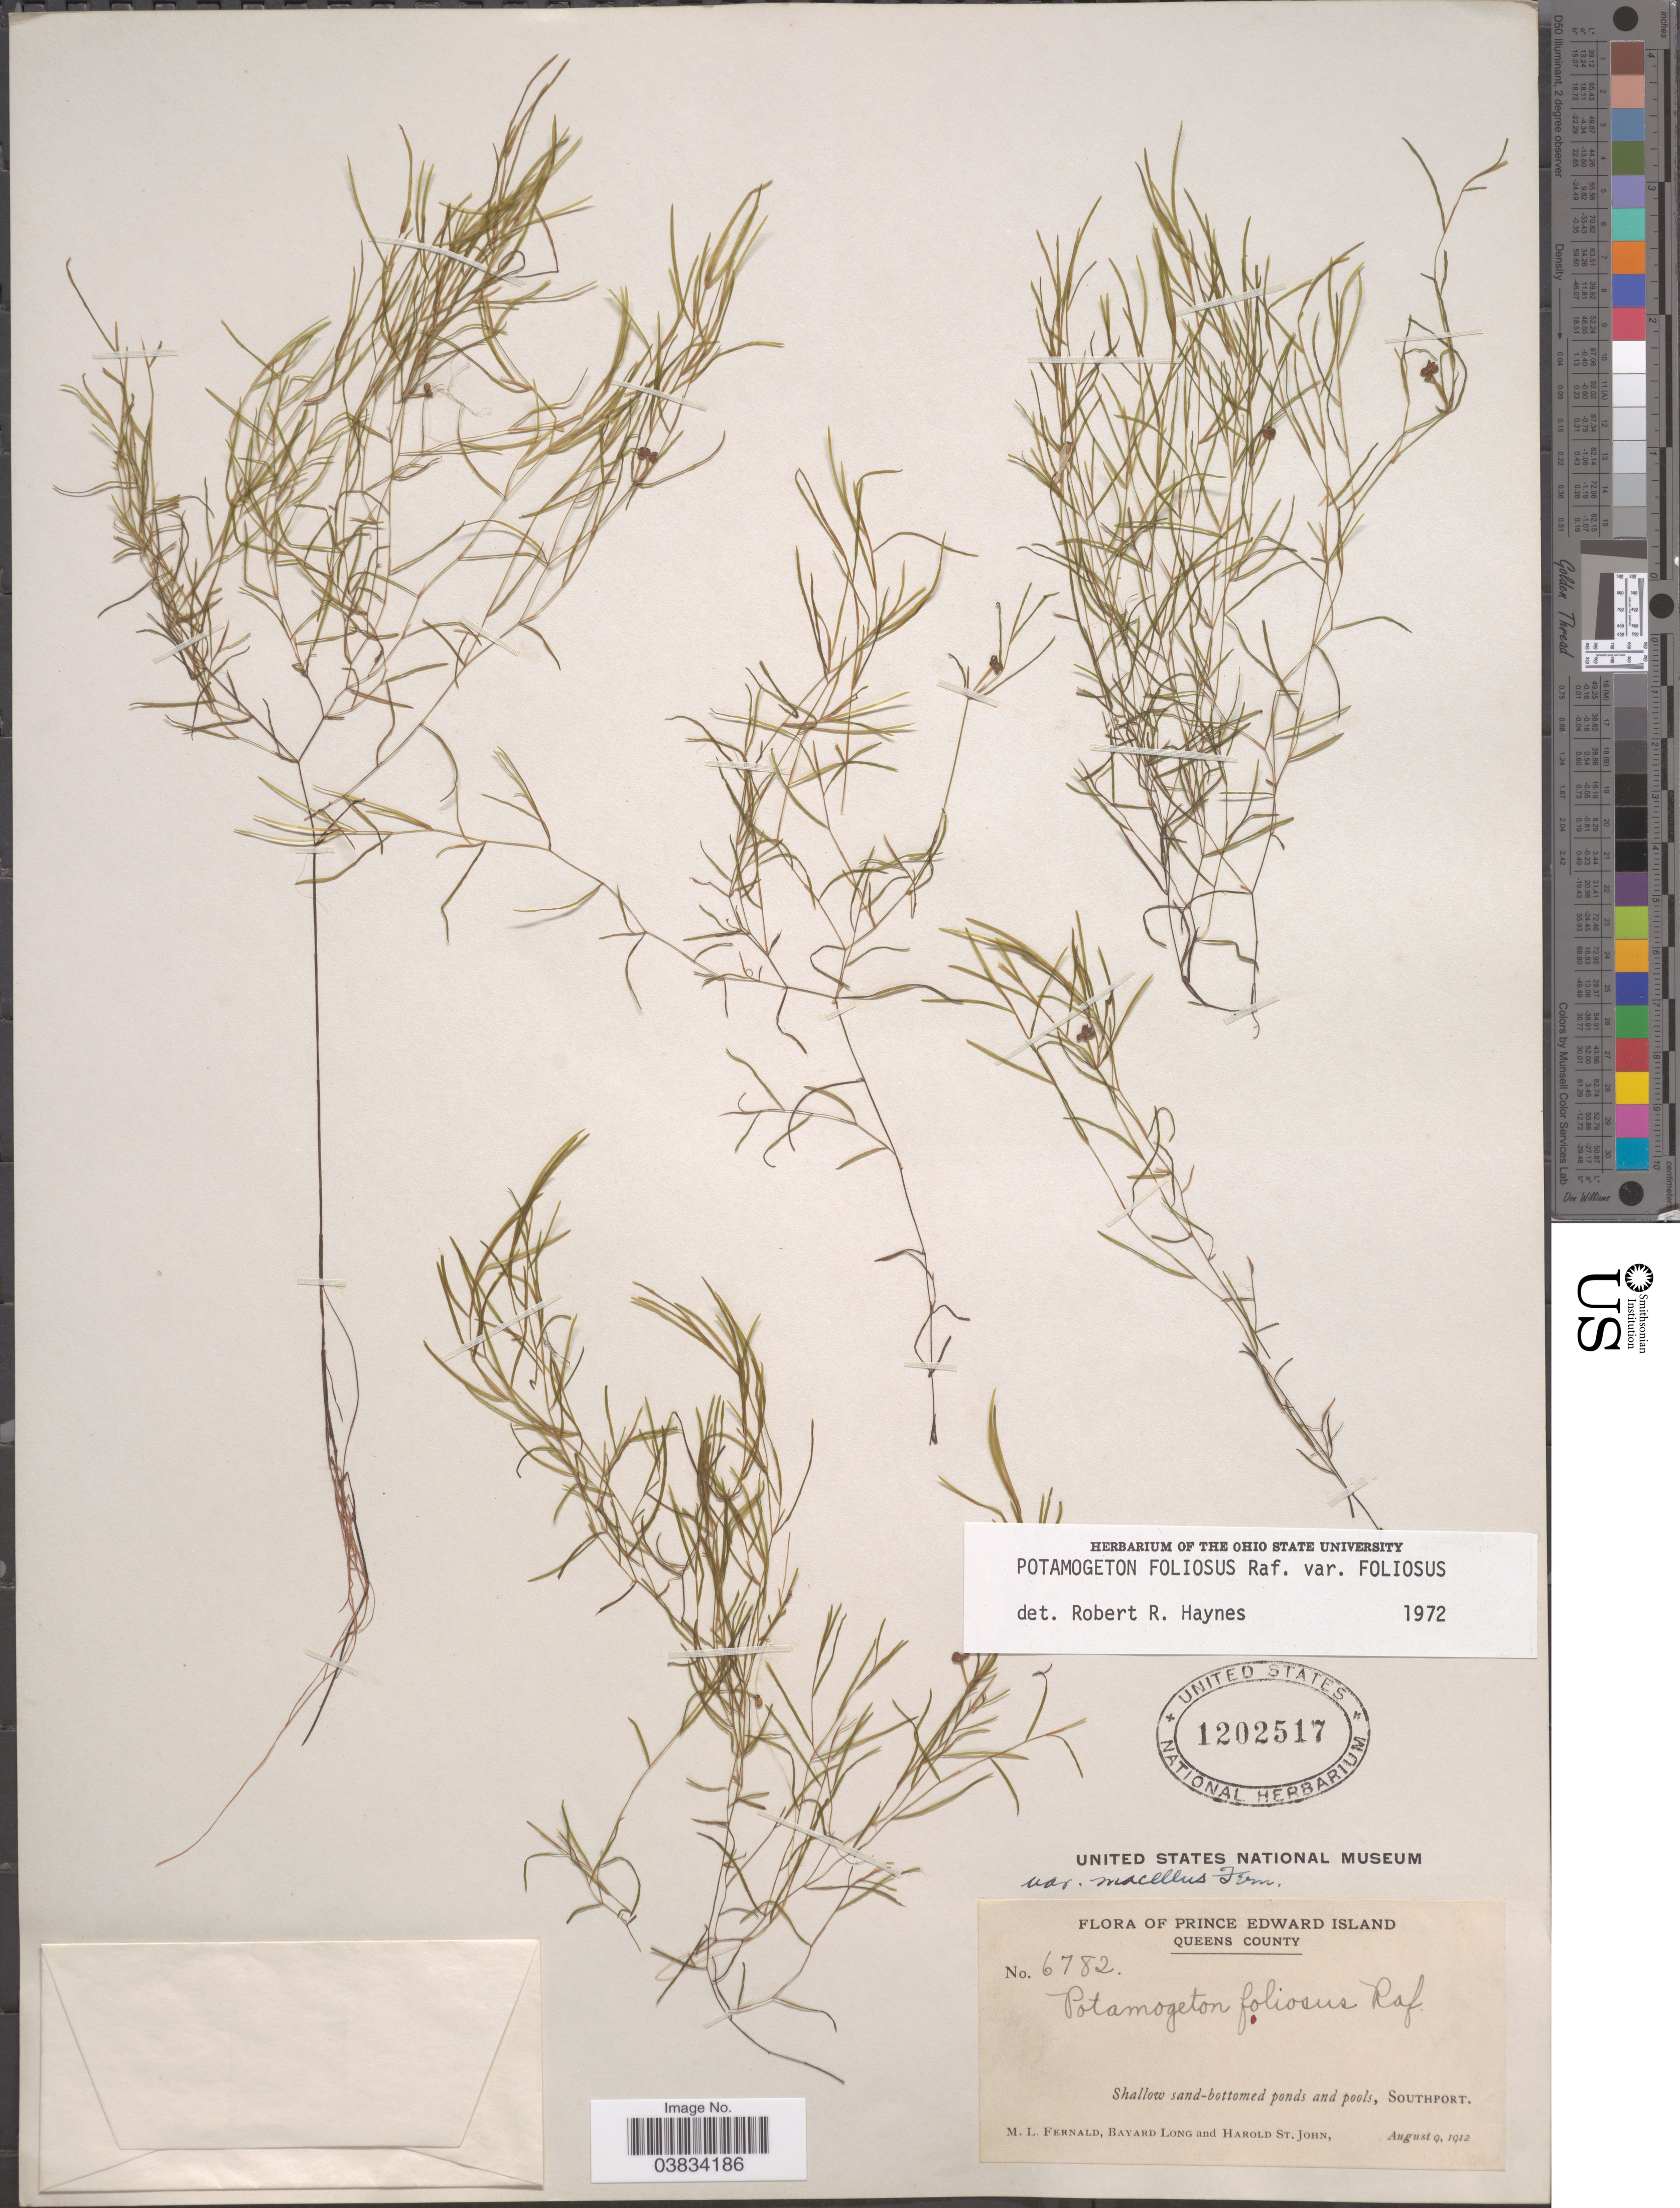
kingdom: Plantae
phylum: Tracheophyta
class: Liliopsida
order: Alismatales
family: Potamogetonaceae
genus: Potamogeton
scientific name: Potamogeton foliosus var. foliosus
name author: Raf.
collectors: M. L. Fernald, B. Long & H. St. John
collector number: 6782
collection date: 1912-08-09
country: Australia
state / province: Queensland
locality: Prince Edward Island. Queens County. Southport.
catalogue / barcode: US 1202517